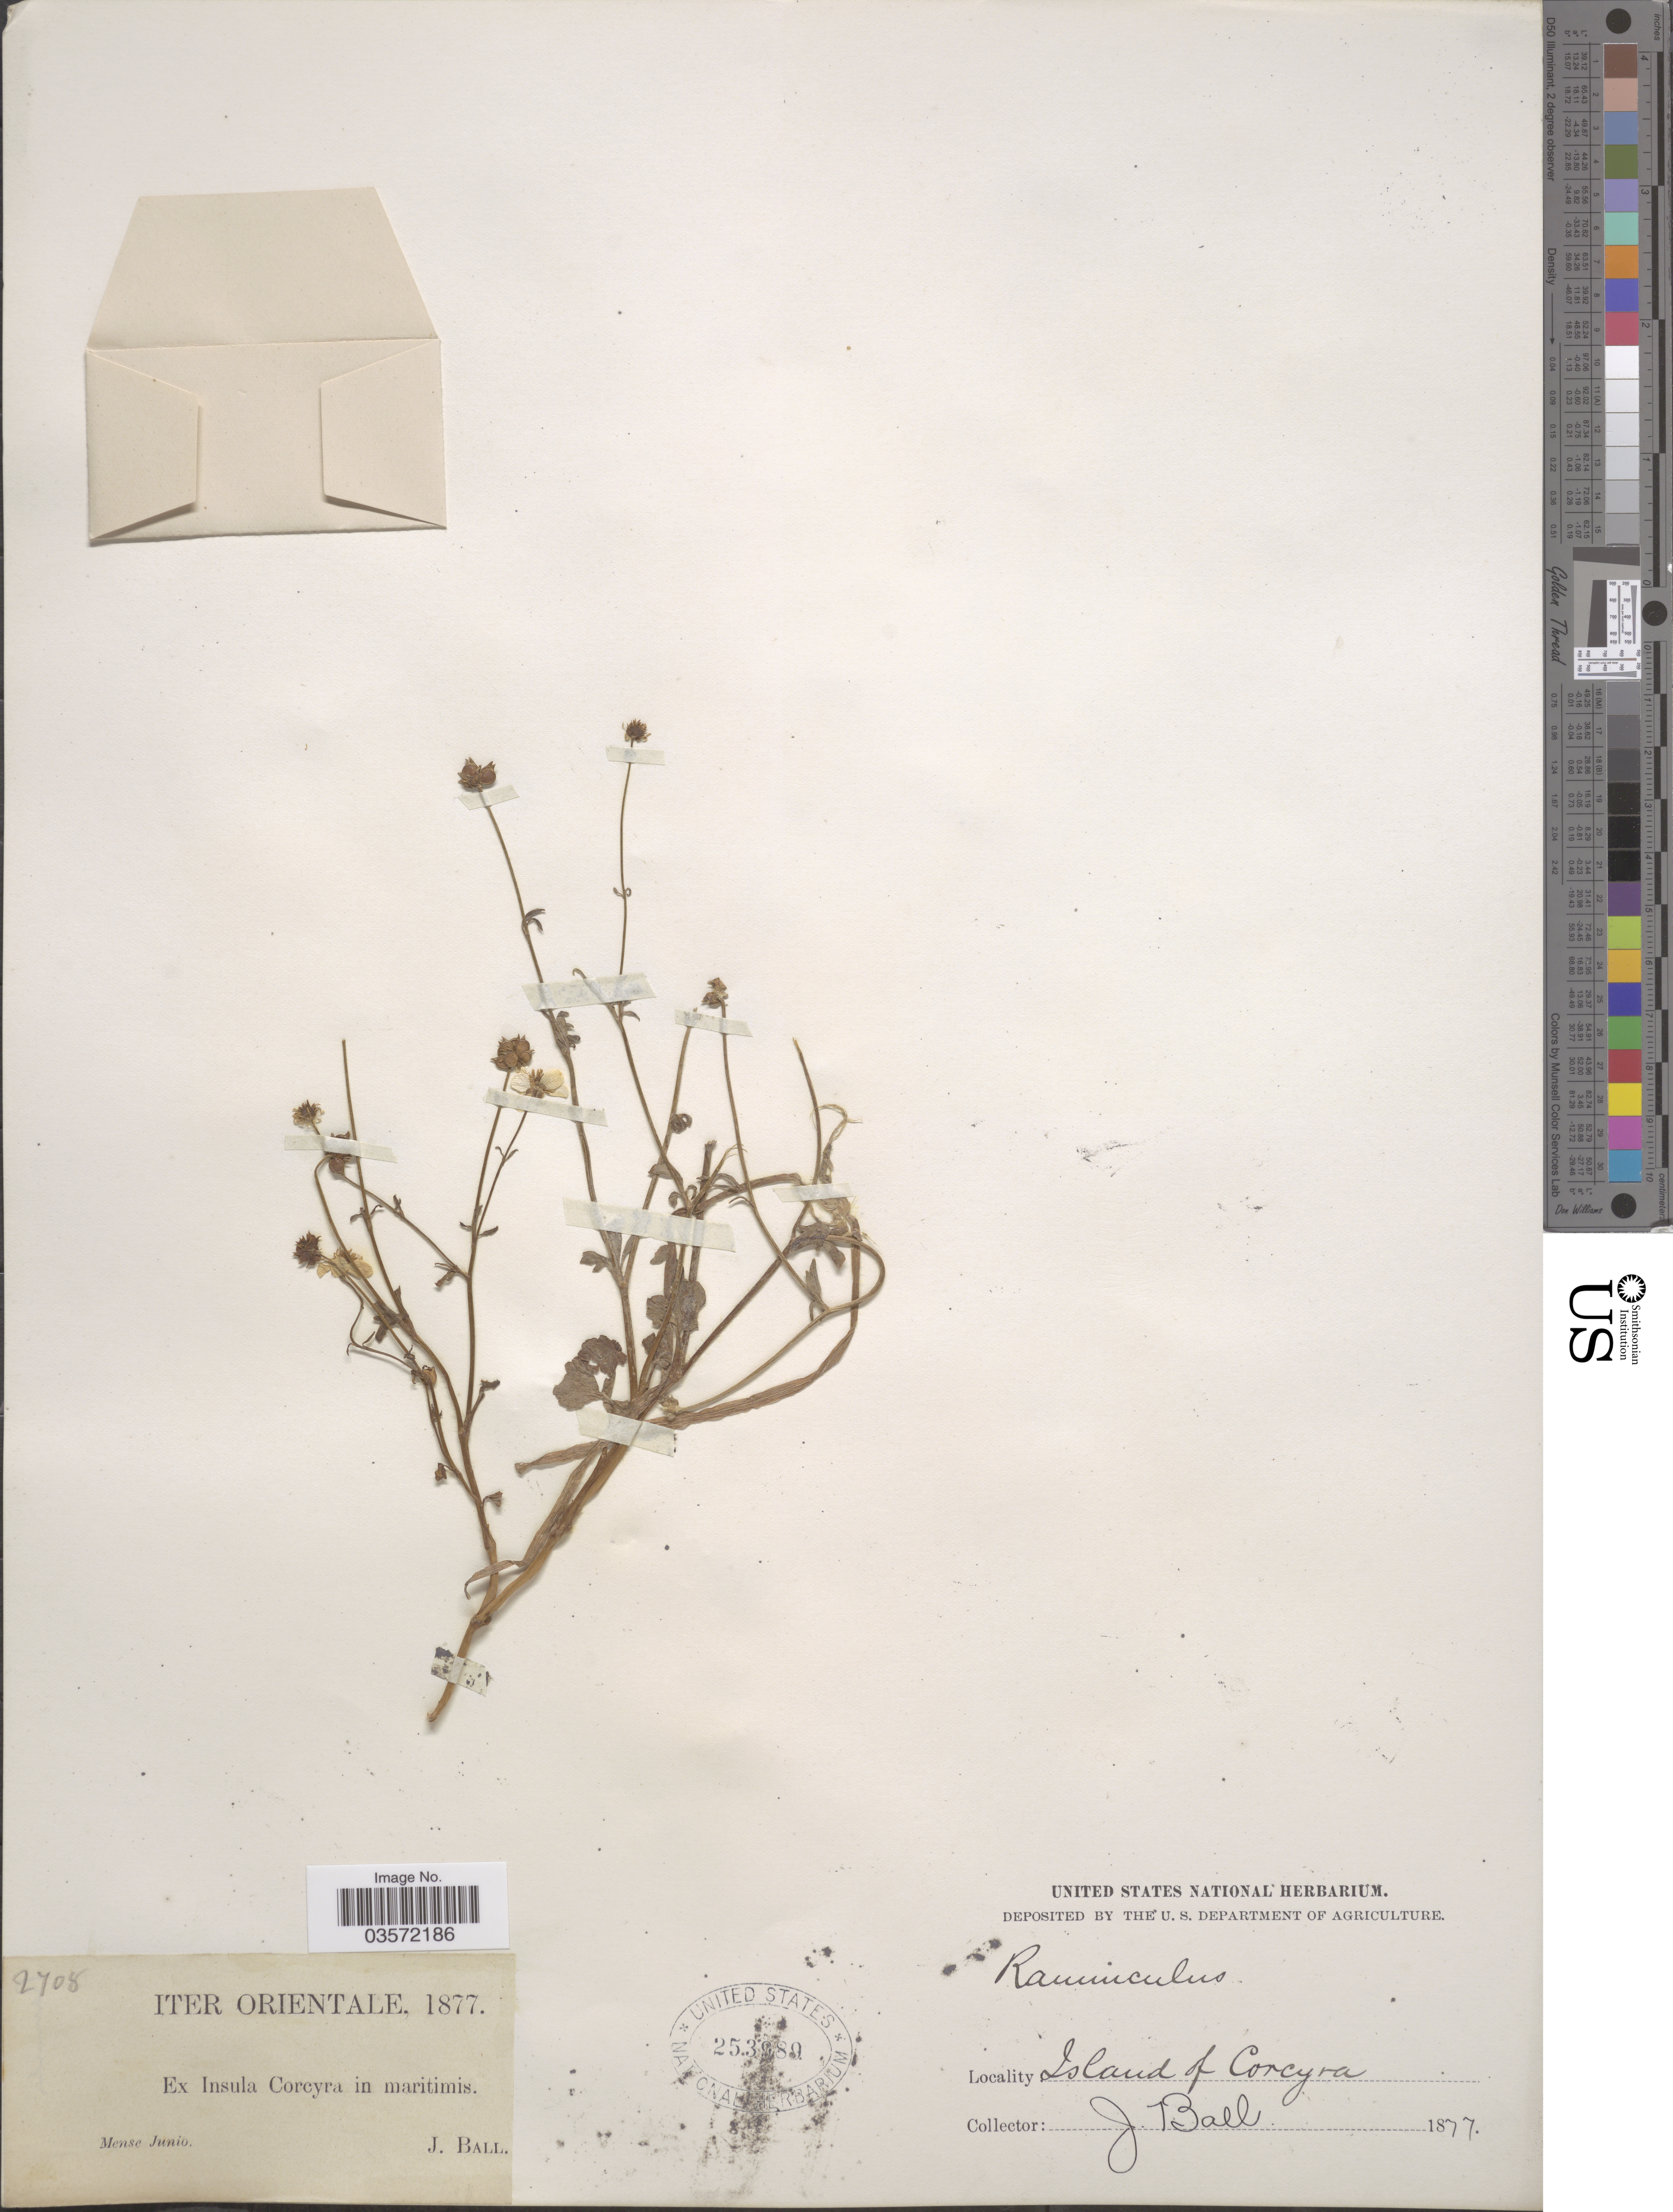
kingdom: Plantae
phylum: Tracheophyta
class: Magnoliopsida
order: Ranunculales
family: Ranunculaceae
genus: Ranunculus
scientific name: Ranunculus sp.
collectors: J. Ball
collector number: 2708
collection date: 1877-06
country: Greece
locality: Iter Orientale. Ex Insula Corcyra in maritimis. Island of Corcyra.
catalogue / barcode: US 253989